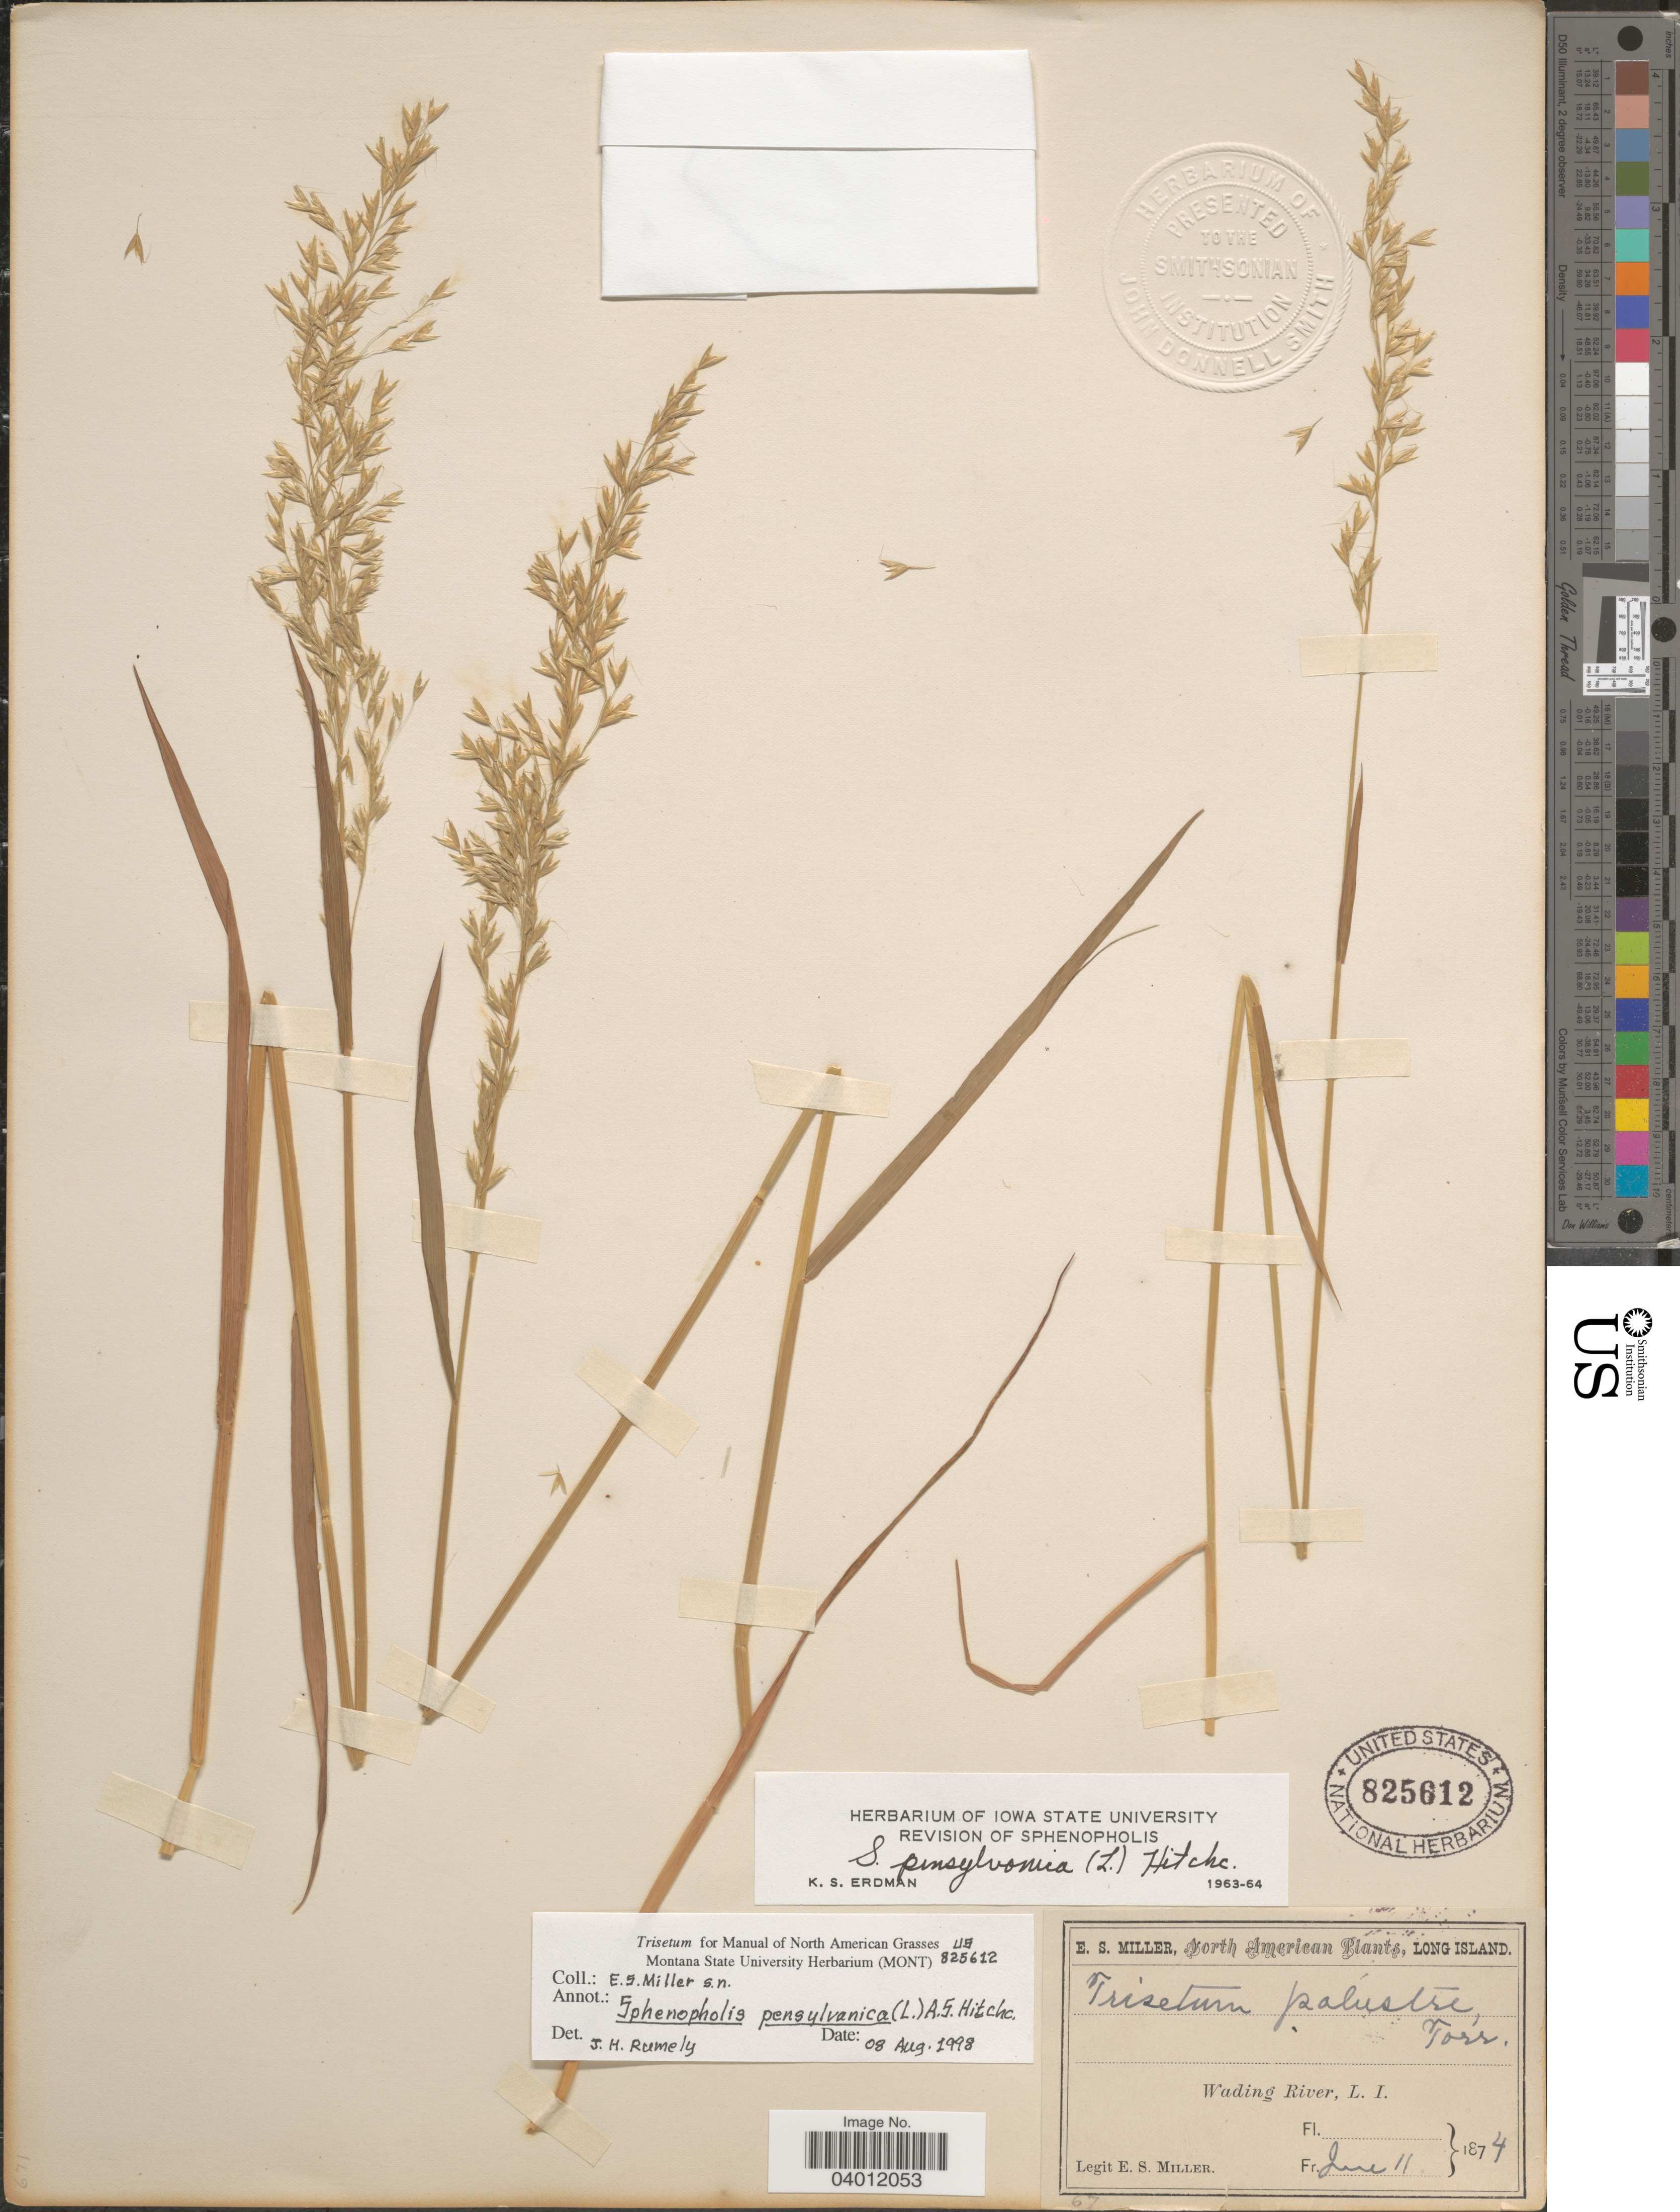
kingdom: Plantae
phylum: Tracheophyta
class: Liliopsida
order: Poales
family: Poaceae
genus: Sphenopholis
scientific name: Sphenopholis pensylvanica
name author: (L.) Hitchc.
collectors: E. S. Miller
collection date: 1874-06-11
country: United States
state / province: New York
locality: Wading River, Long Island.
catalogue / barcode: US 825612